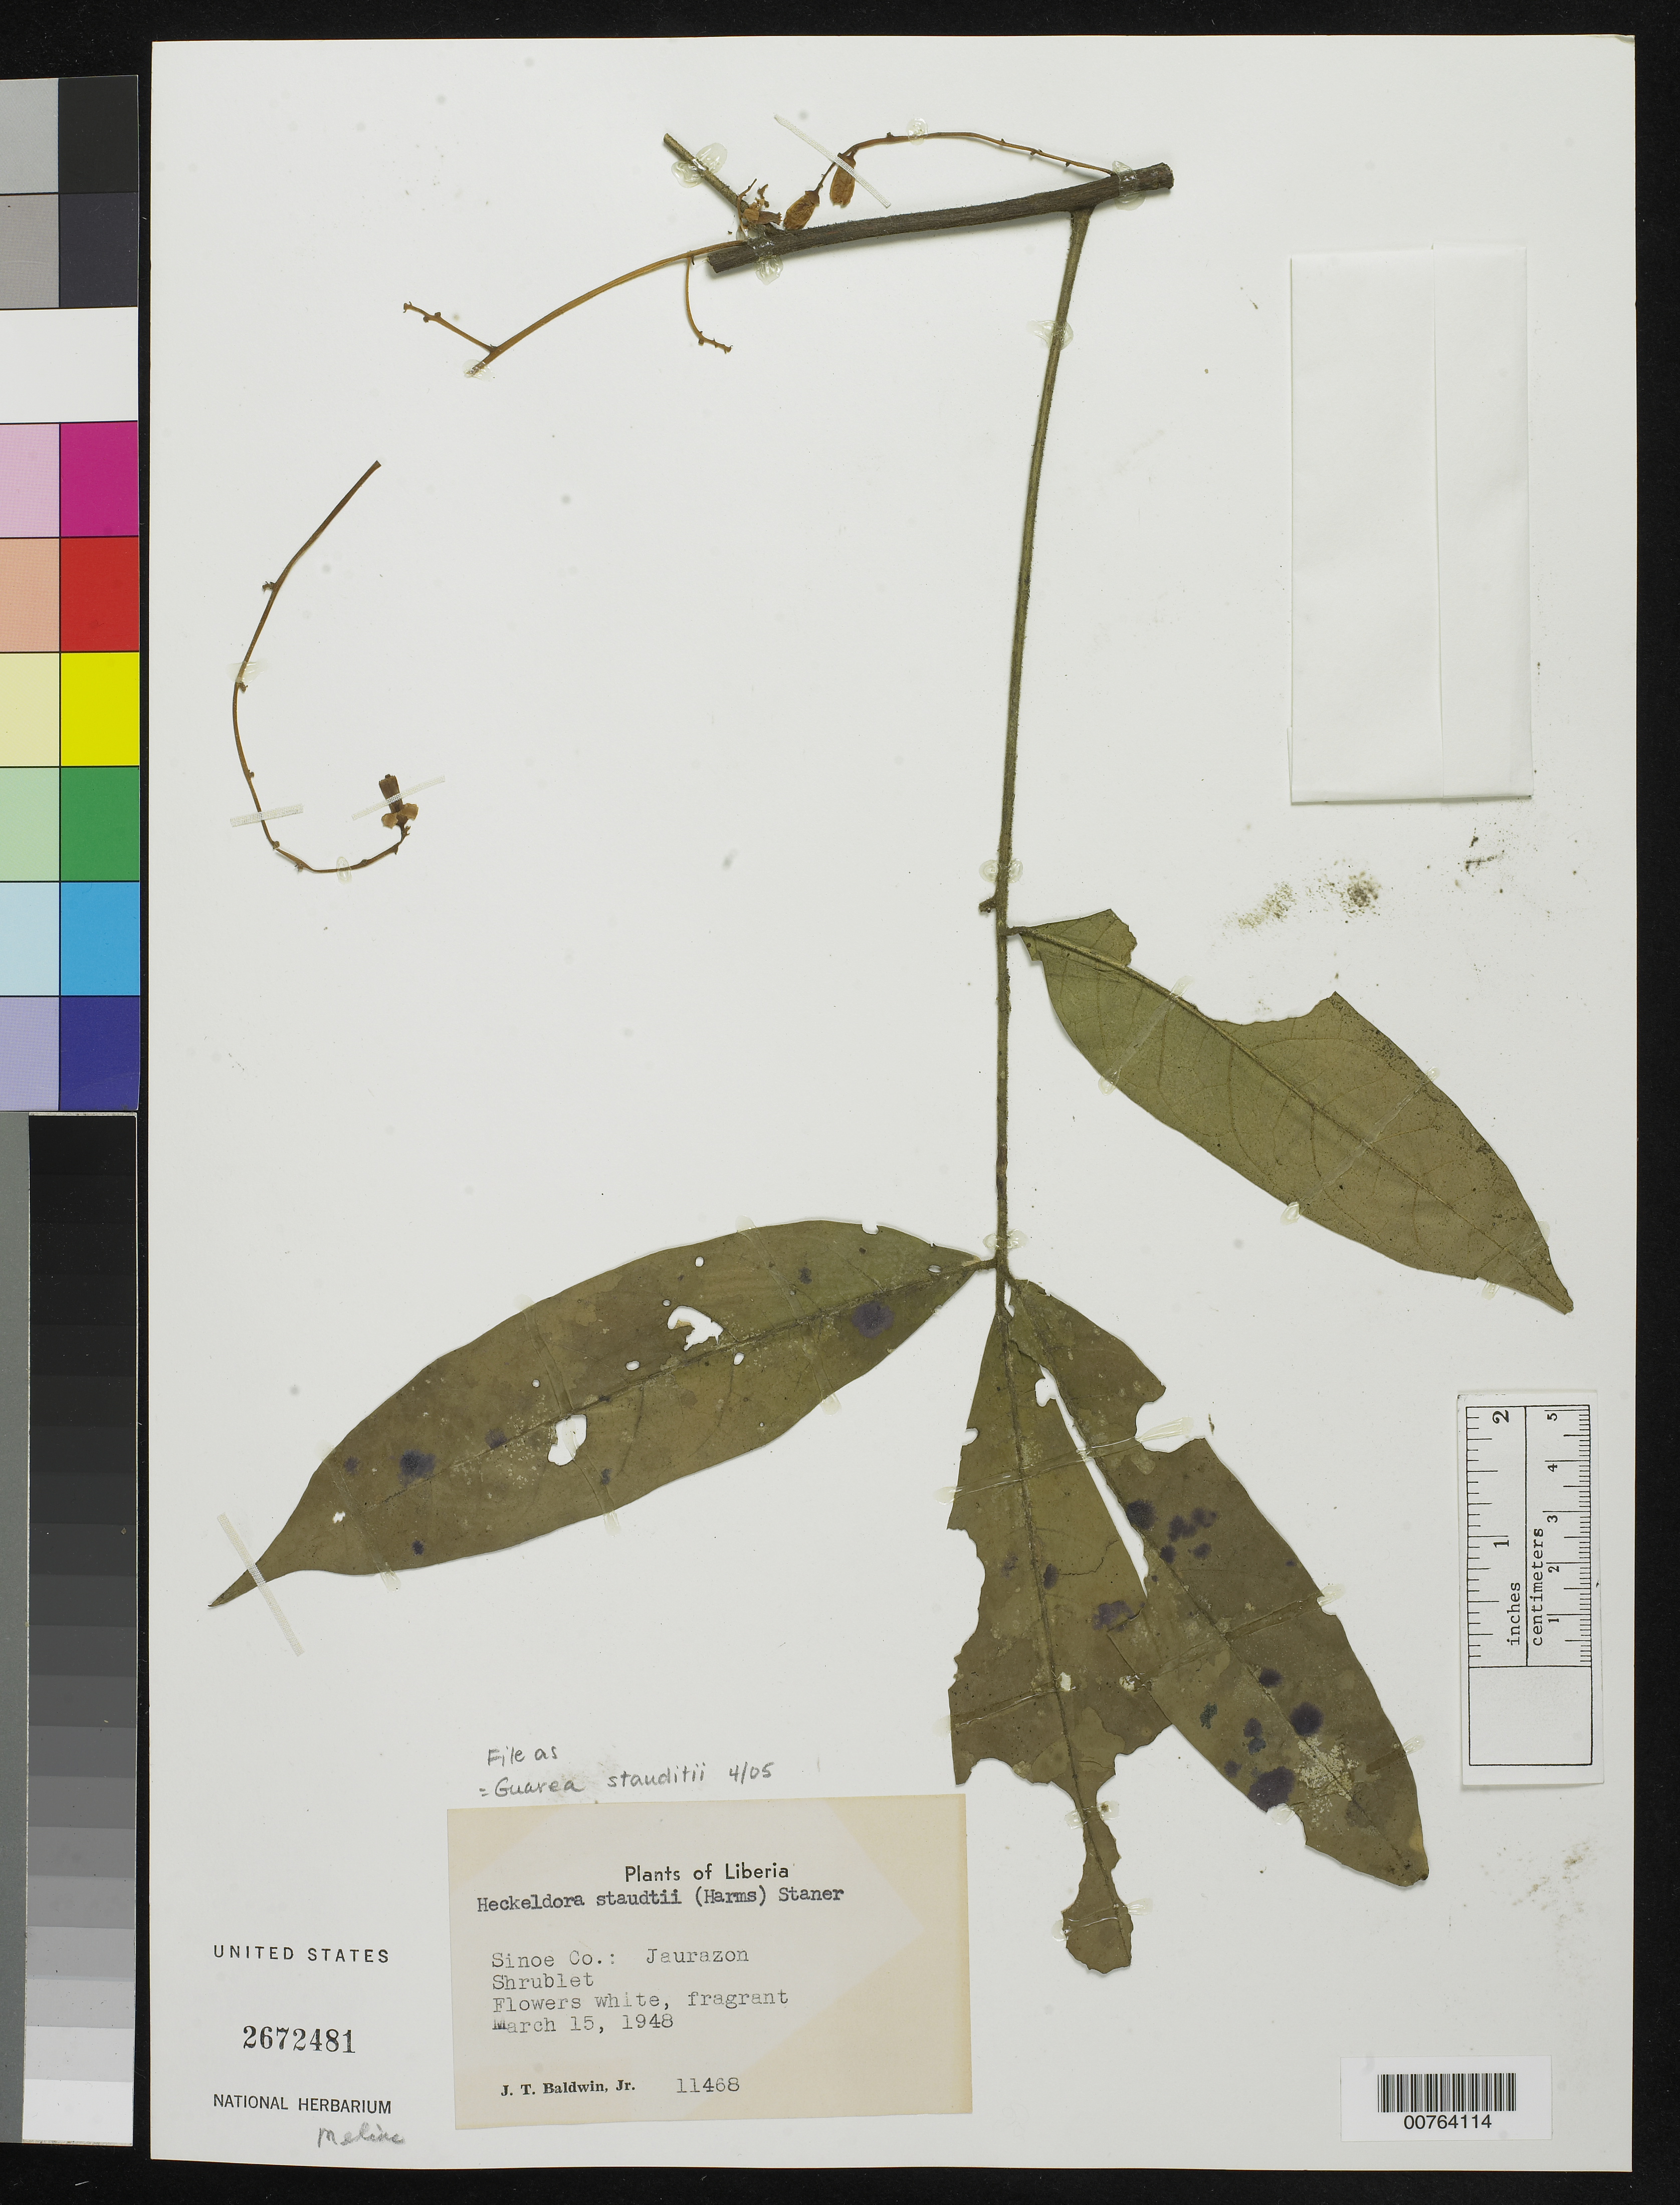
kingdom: Plantae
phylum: Tracheophyta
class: Magnoliopsida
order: Sapindales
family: Meliaceae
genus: Guarea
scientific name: Guarea stauditii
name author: Harms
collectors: J. T. Baldwin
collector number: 11468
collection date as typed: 15 Mar 1948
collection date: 1948-03-15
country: Liberia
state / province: Sinoe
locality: Jaurazon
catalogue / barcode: US 2672481